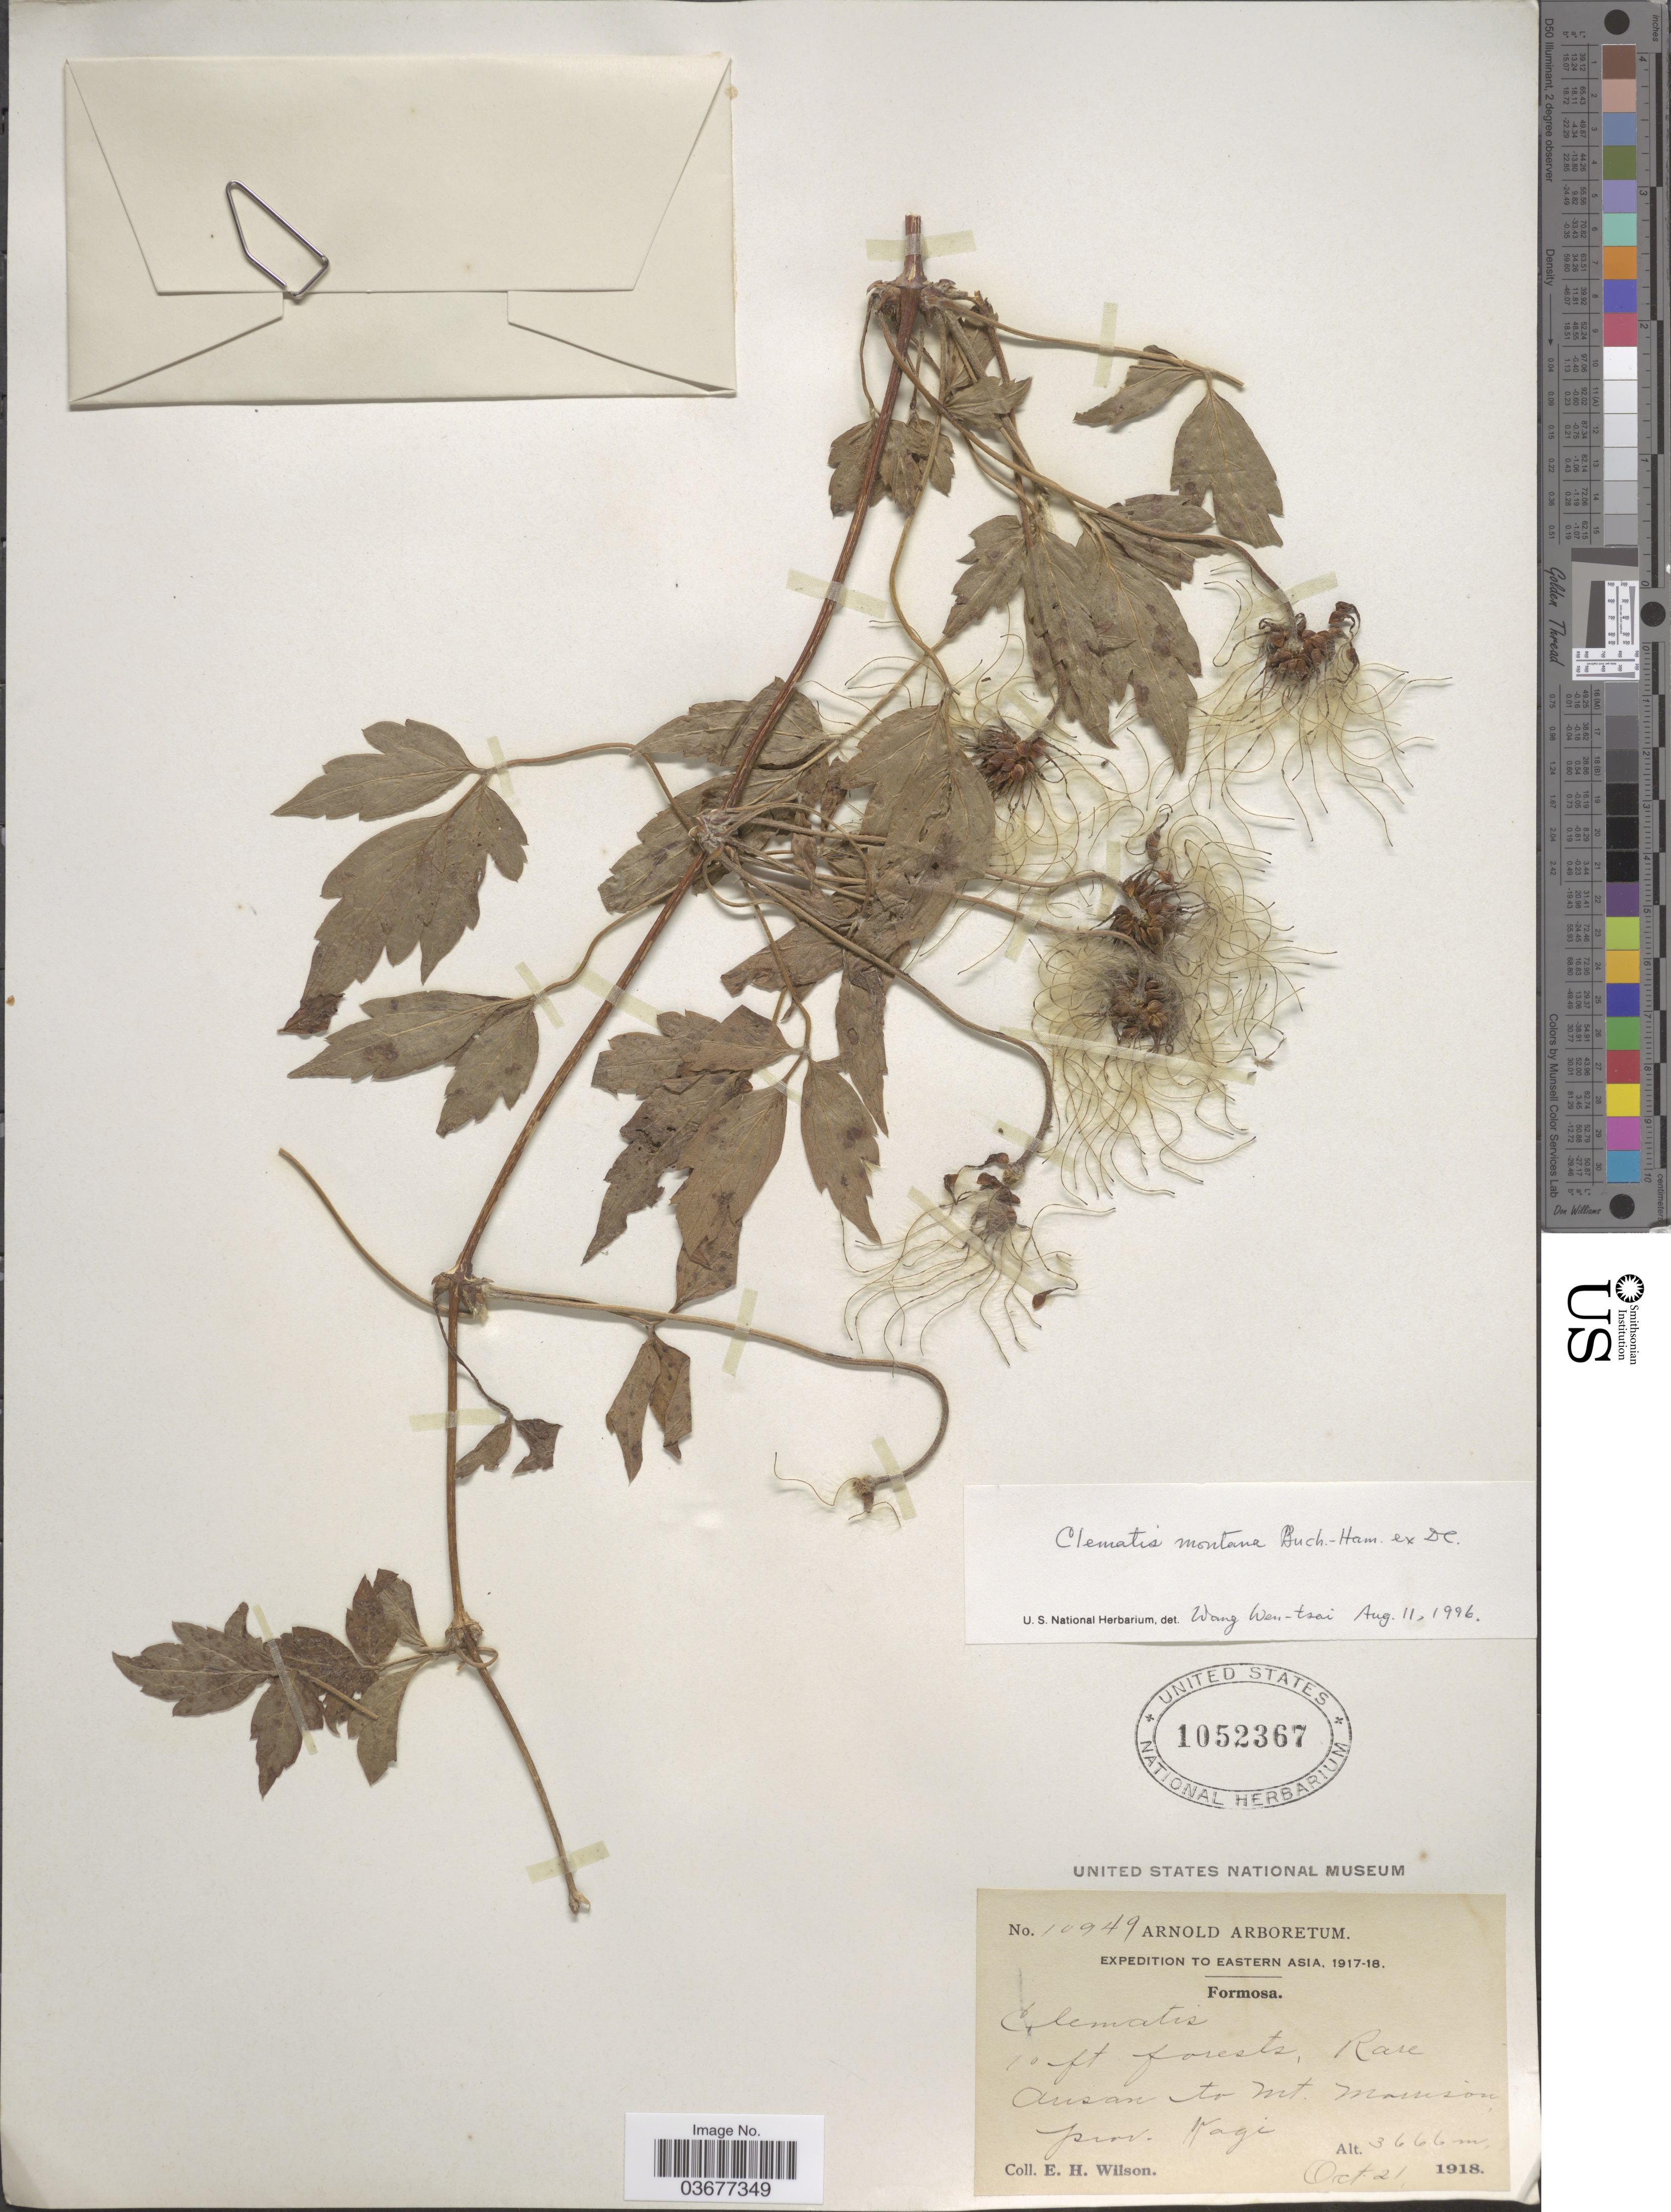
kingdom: Plantae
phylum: Tracheophyta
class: Magnoliopsida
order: Ranunculales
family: Ranunculaceae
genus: Clematis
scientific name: Clematis montana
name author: Buch.-Ham. ex DC.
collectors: E. Wilson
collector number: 10949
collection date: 1918-10-21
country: Taiwan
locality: Eastern Asia. Formosa. Rare Ausan to Mt. Morrison, prov. Kagi.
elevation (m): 3666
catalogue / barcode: US 1052367